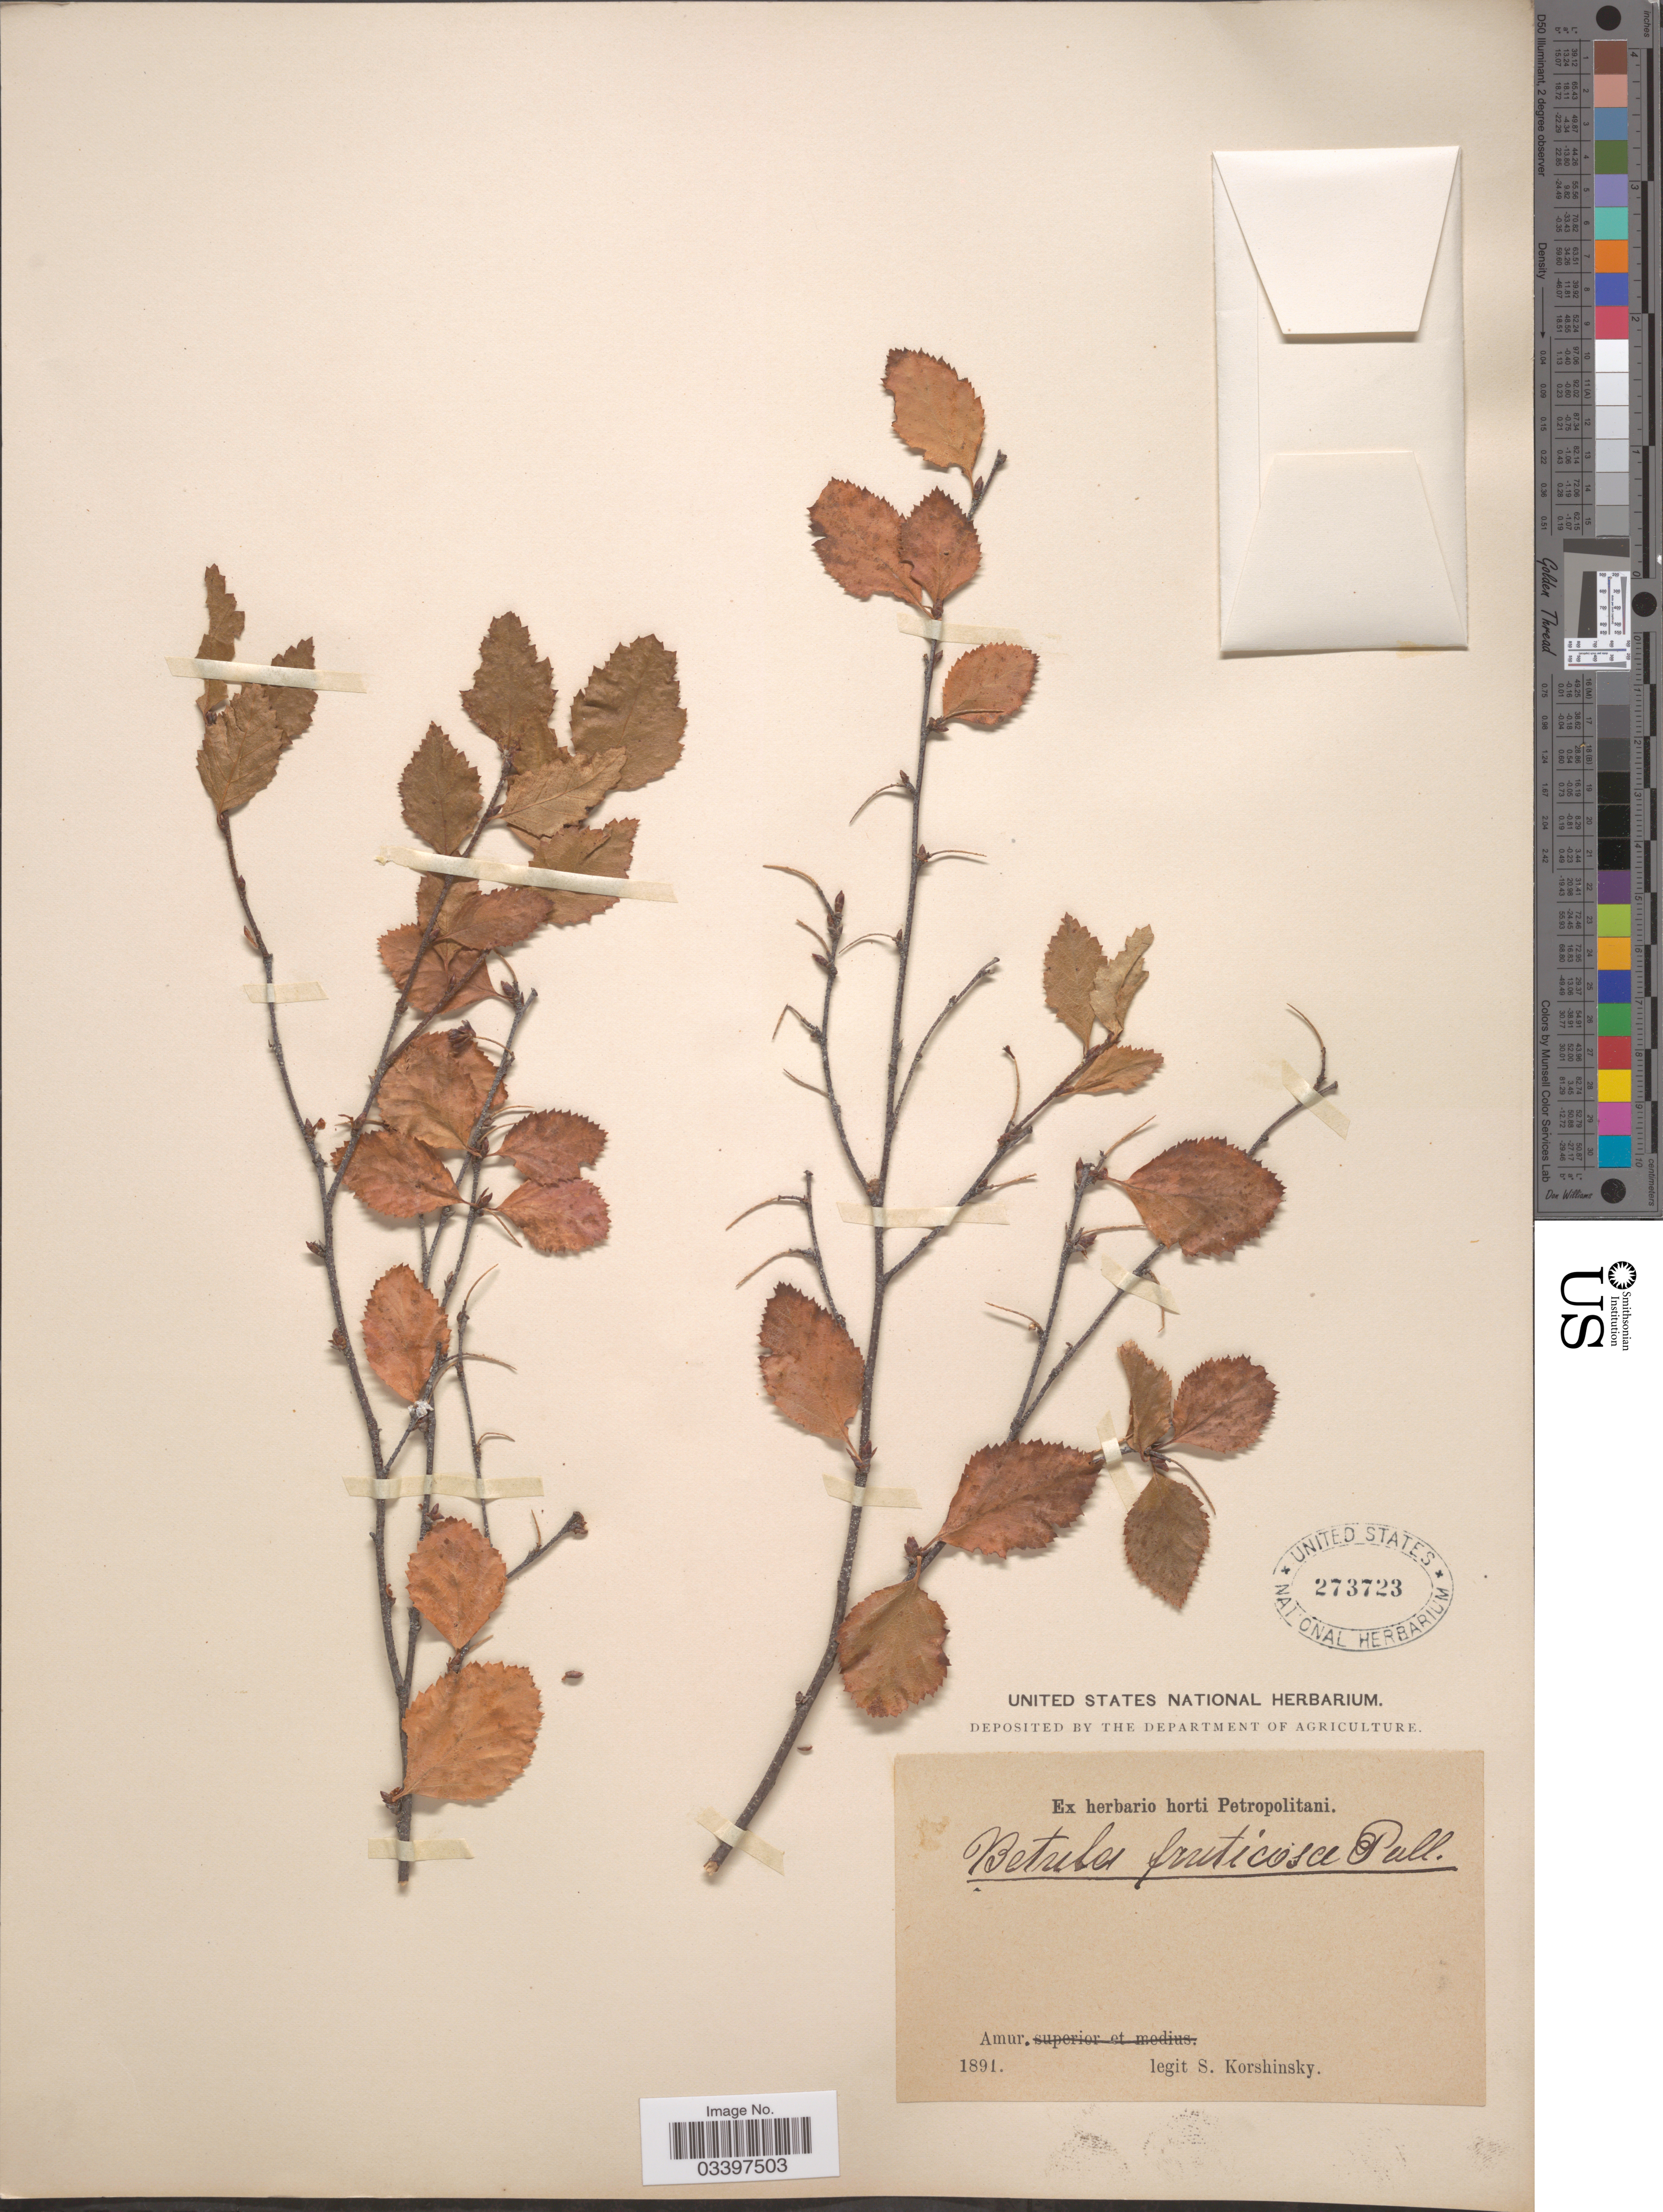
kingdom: Plantae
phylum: Tracheophyta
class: Magnoliopsida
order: Fagales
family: Betulaceae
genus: Betula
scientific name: Betula pubescens var. friesii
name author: (Larsson ex Hartm.) Nyman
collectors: S. I. Korshinsky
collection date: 1891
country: Russian Federation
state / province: Amur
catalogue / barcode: US 273723